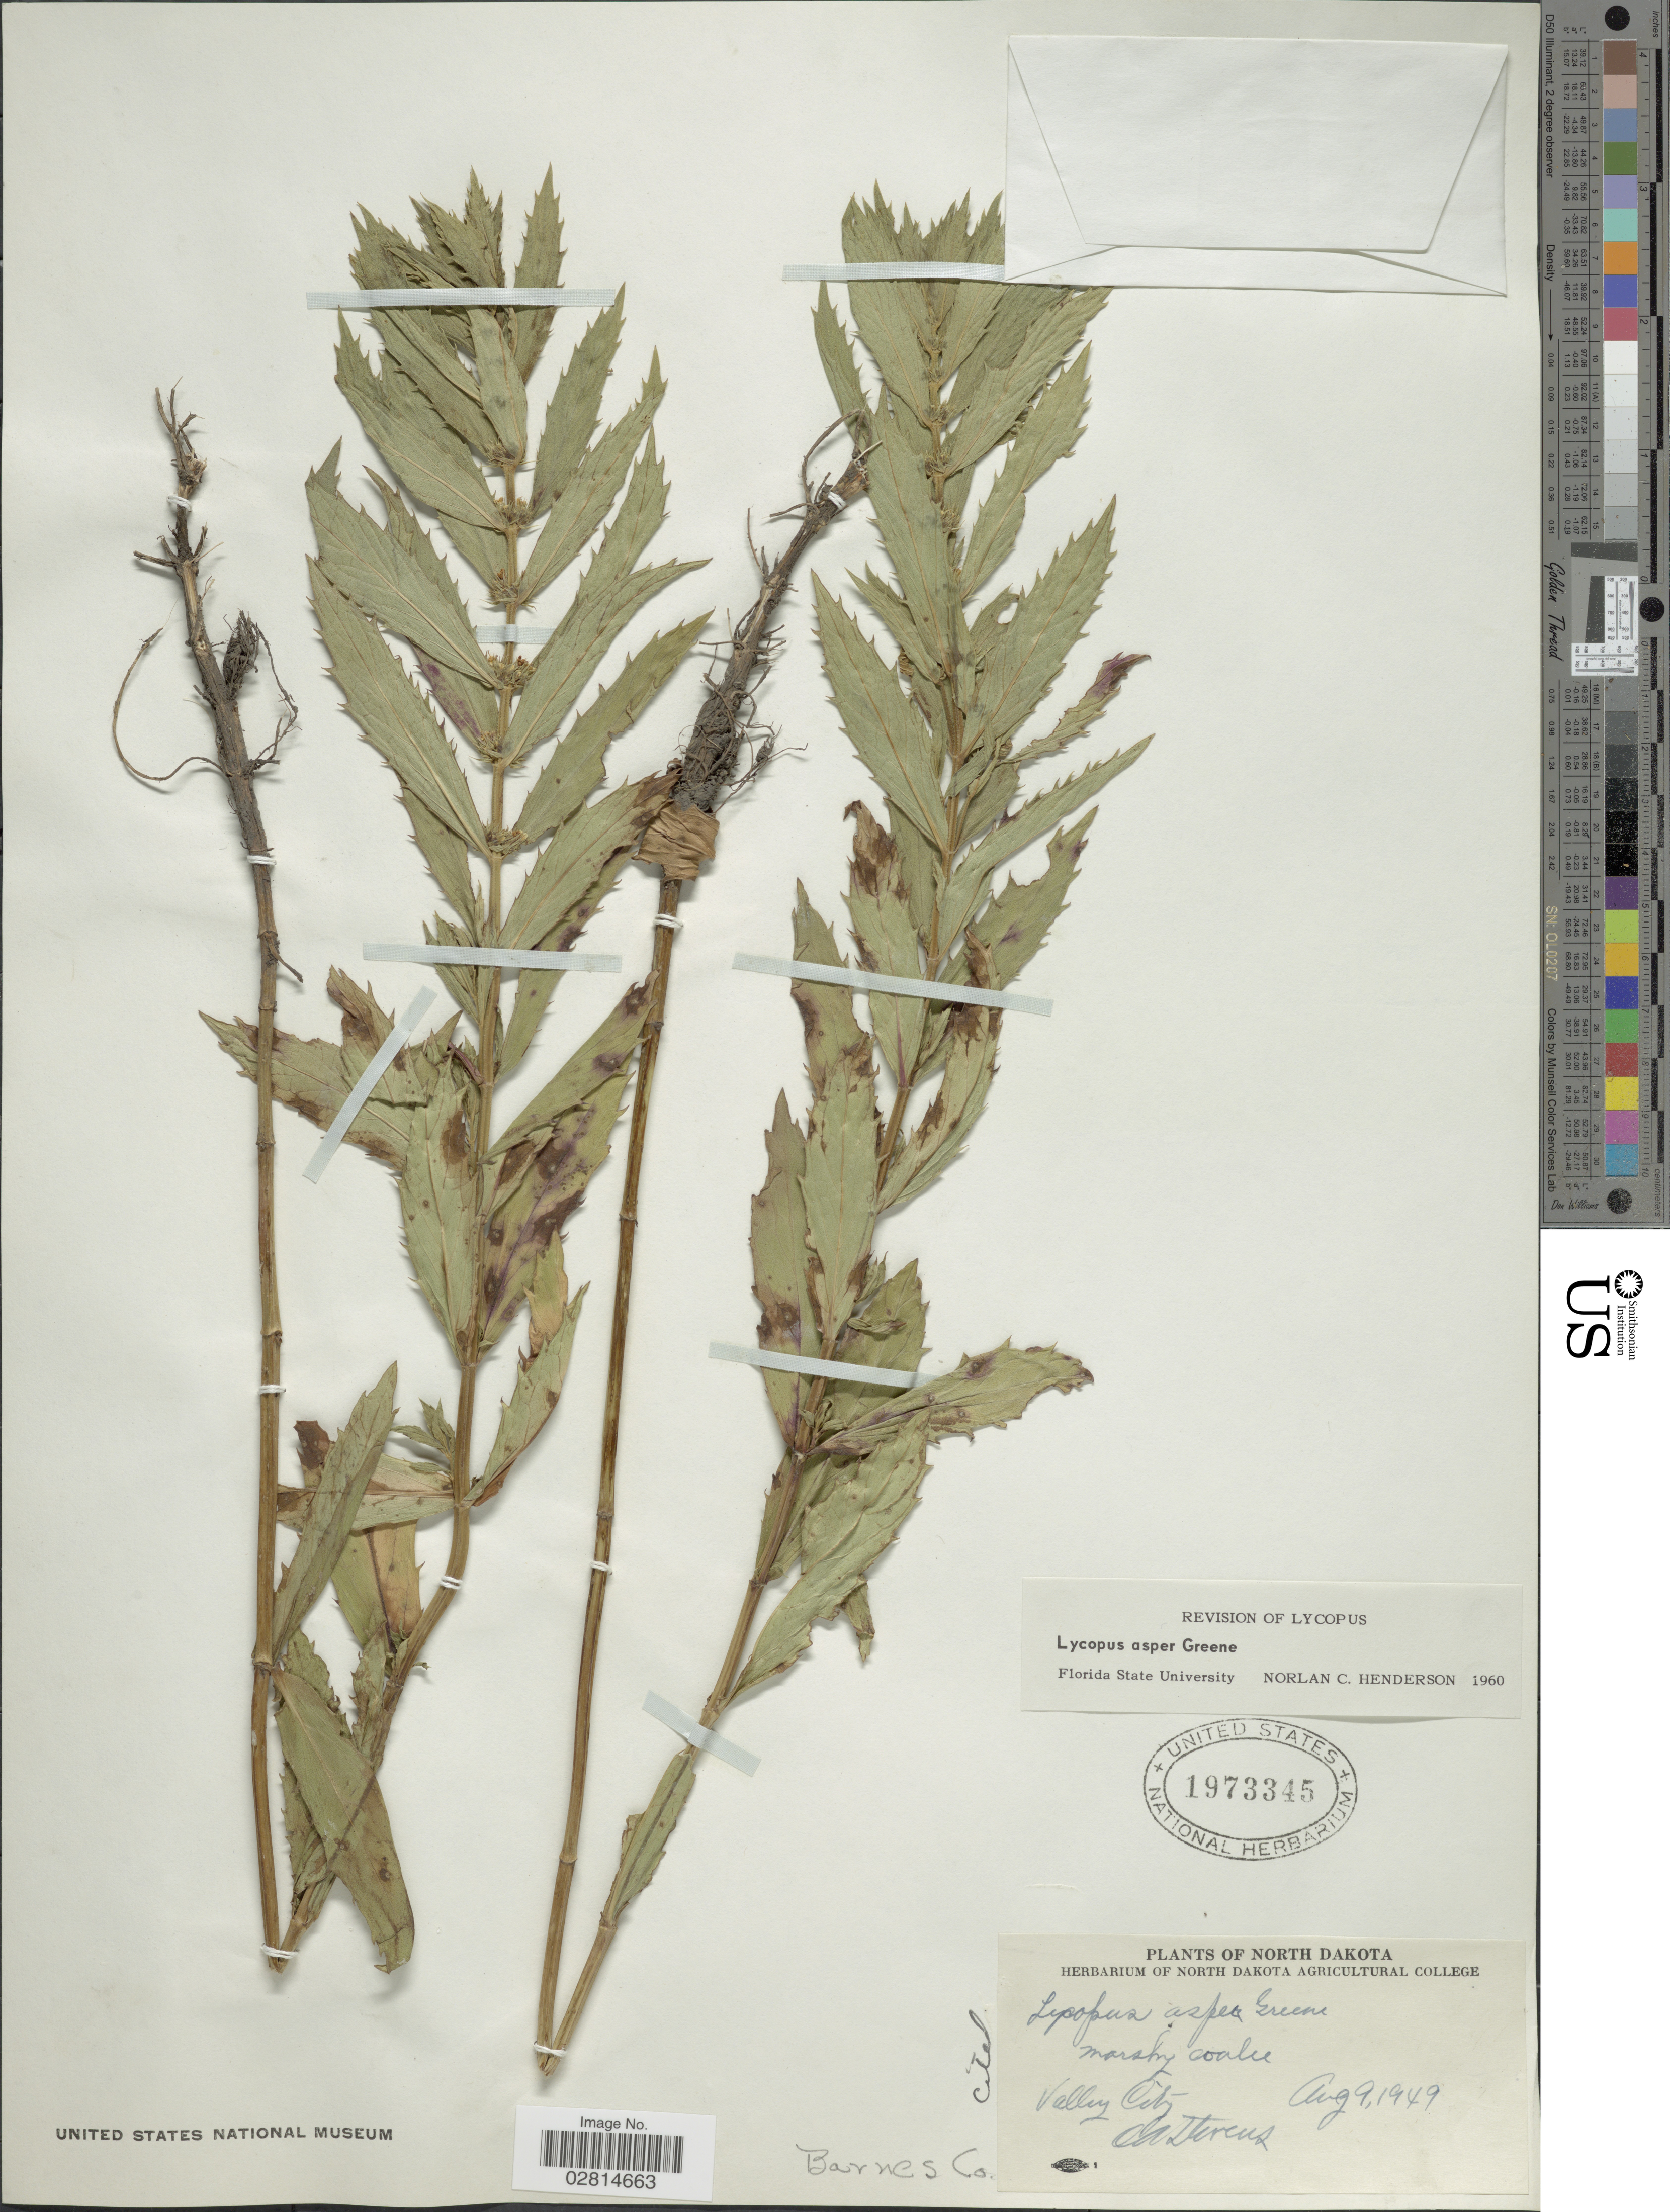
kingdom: Plantae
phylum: Tracheophyta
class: Magnoliopsida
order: Lamiales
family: Lamiaceae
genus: Lycopus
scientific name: Lycopus asper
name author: Greene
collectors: O. A. Stevens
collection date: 1949-08-09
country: United States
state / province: North Dakota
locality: Valley City. Barnes Co.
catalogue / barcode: US 1973345